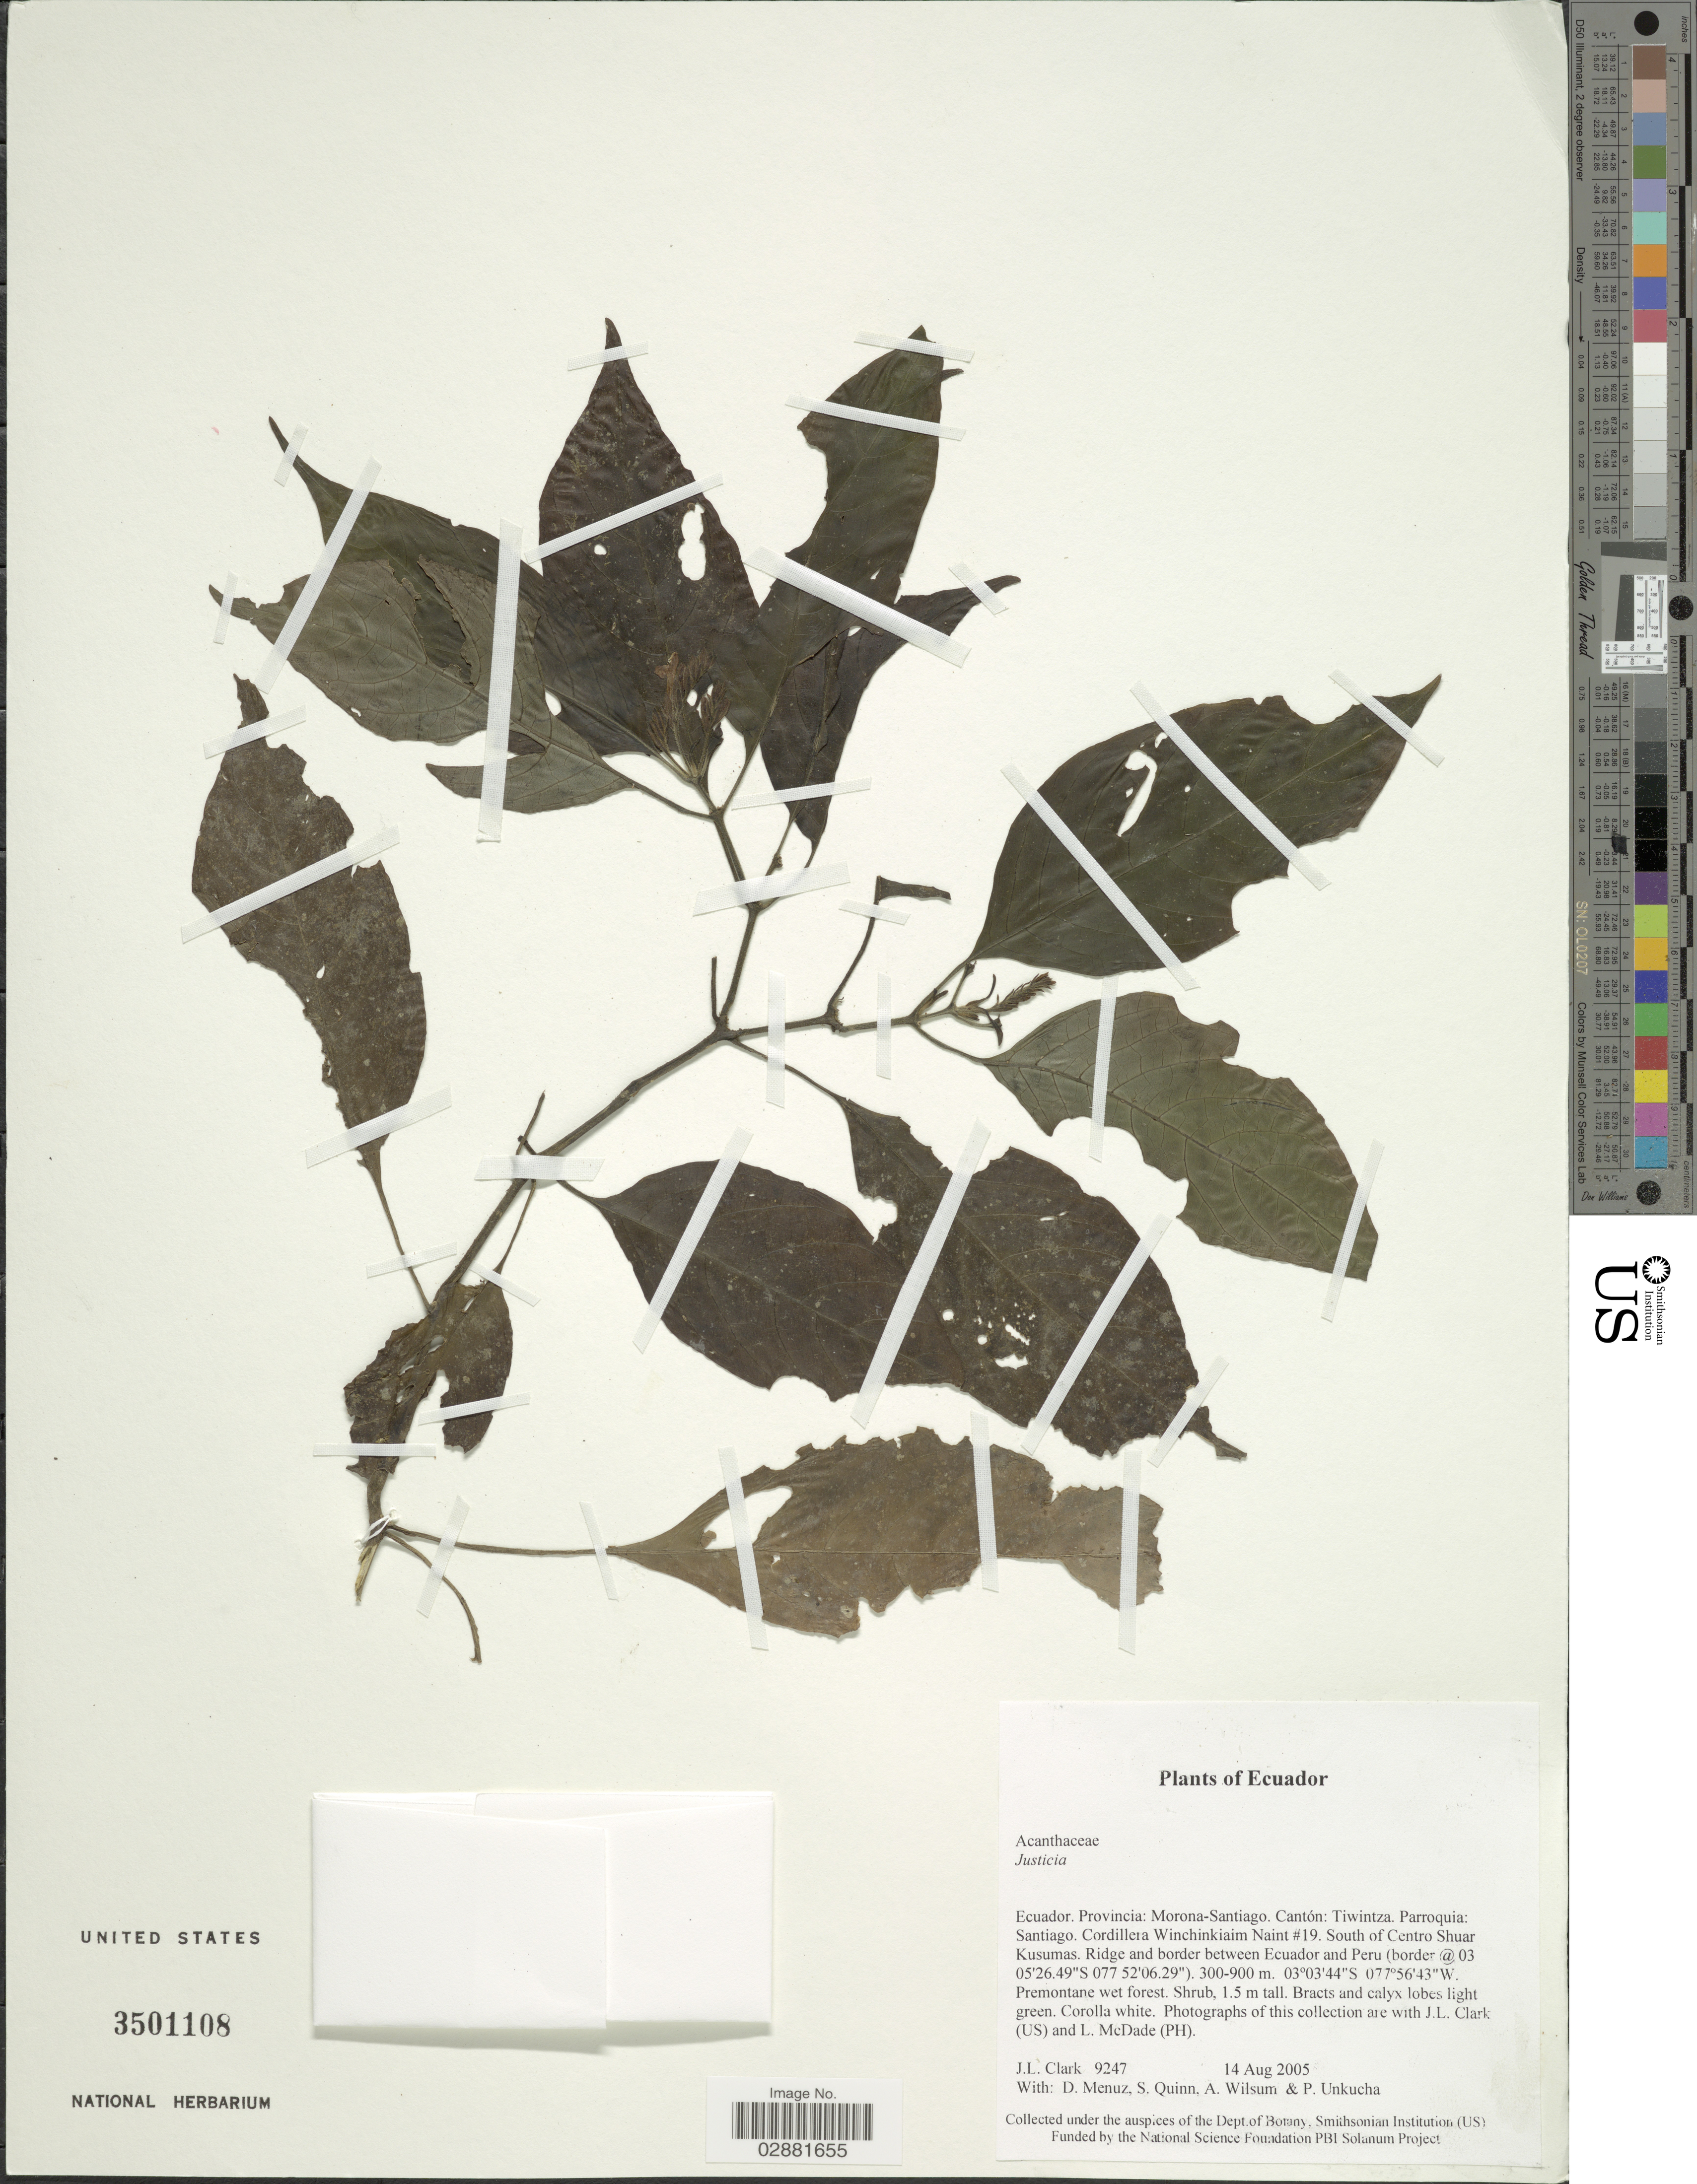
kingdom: Plantae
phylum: Tracheophyta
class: Magnoliopsida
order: Lamiales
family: Acanthaceae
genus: Justicia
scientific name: Justicia sp.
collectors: J. L. Clark, D. Menuz, S. Quinn, A. Wilsum & P. Unkucha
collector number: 9247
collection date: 2005-08-14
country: Ecuador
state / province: Morona-Santiago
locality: Cantón Tiwintza, Parroquia, Santiago, Cordillera Winchinkiaim Naint #19, South of Centro Shuar Kusumas, Ridge and border between Ecuador and Peru.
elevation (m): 300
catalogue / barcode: US 3501108